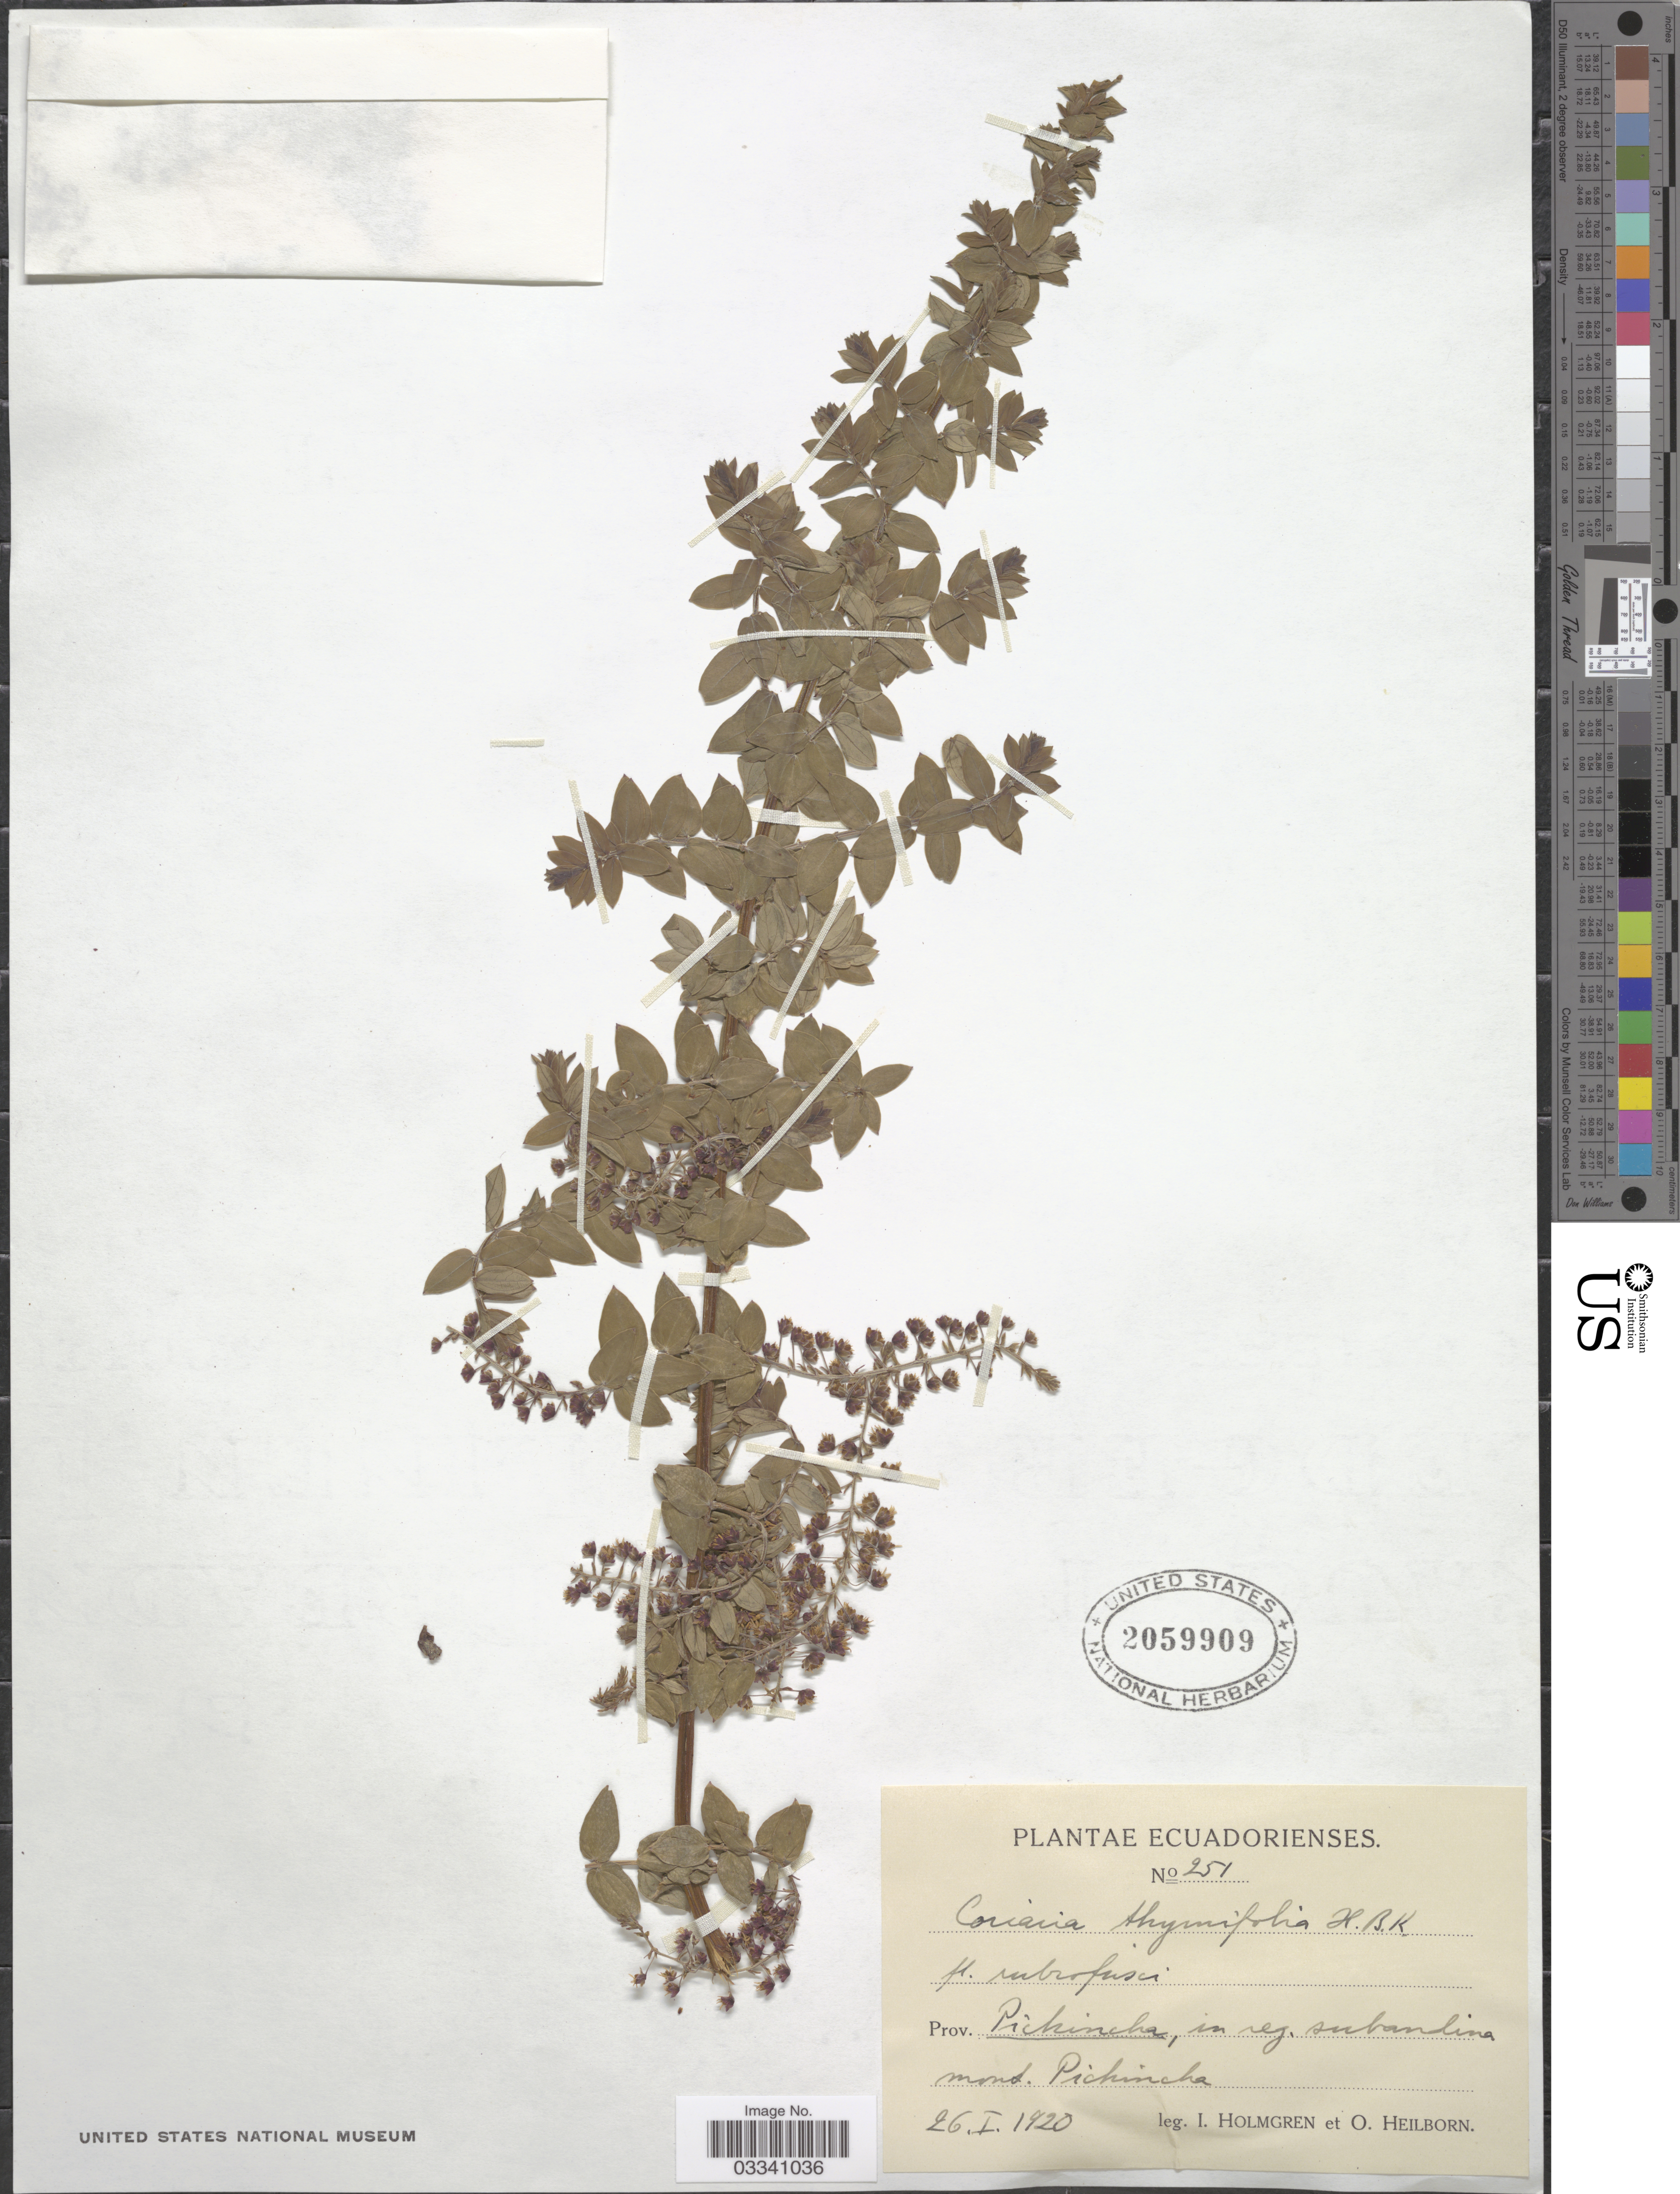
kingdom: Plantae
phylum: Tracheophyta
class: Magnoliopsida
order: Cucurbitales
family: Coriariaceae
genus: Coriaria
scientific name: Coriaria ruscifolia subsp. microphylla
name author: (Poir.) L.E. Skog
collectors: I. Holmgren & O. Heilborn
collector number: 251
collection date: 1920-01-26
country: Ecuador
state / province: Pichincha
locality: In reg. subandina mont. Pichincha.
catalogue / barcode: US 2059909